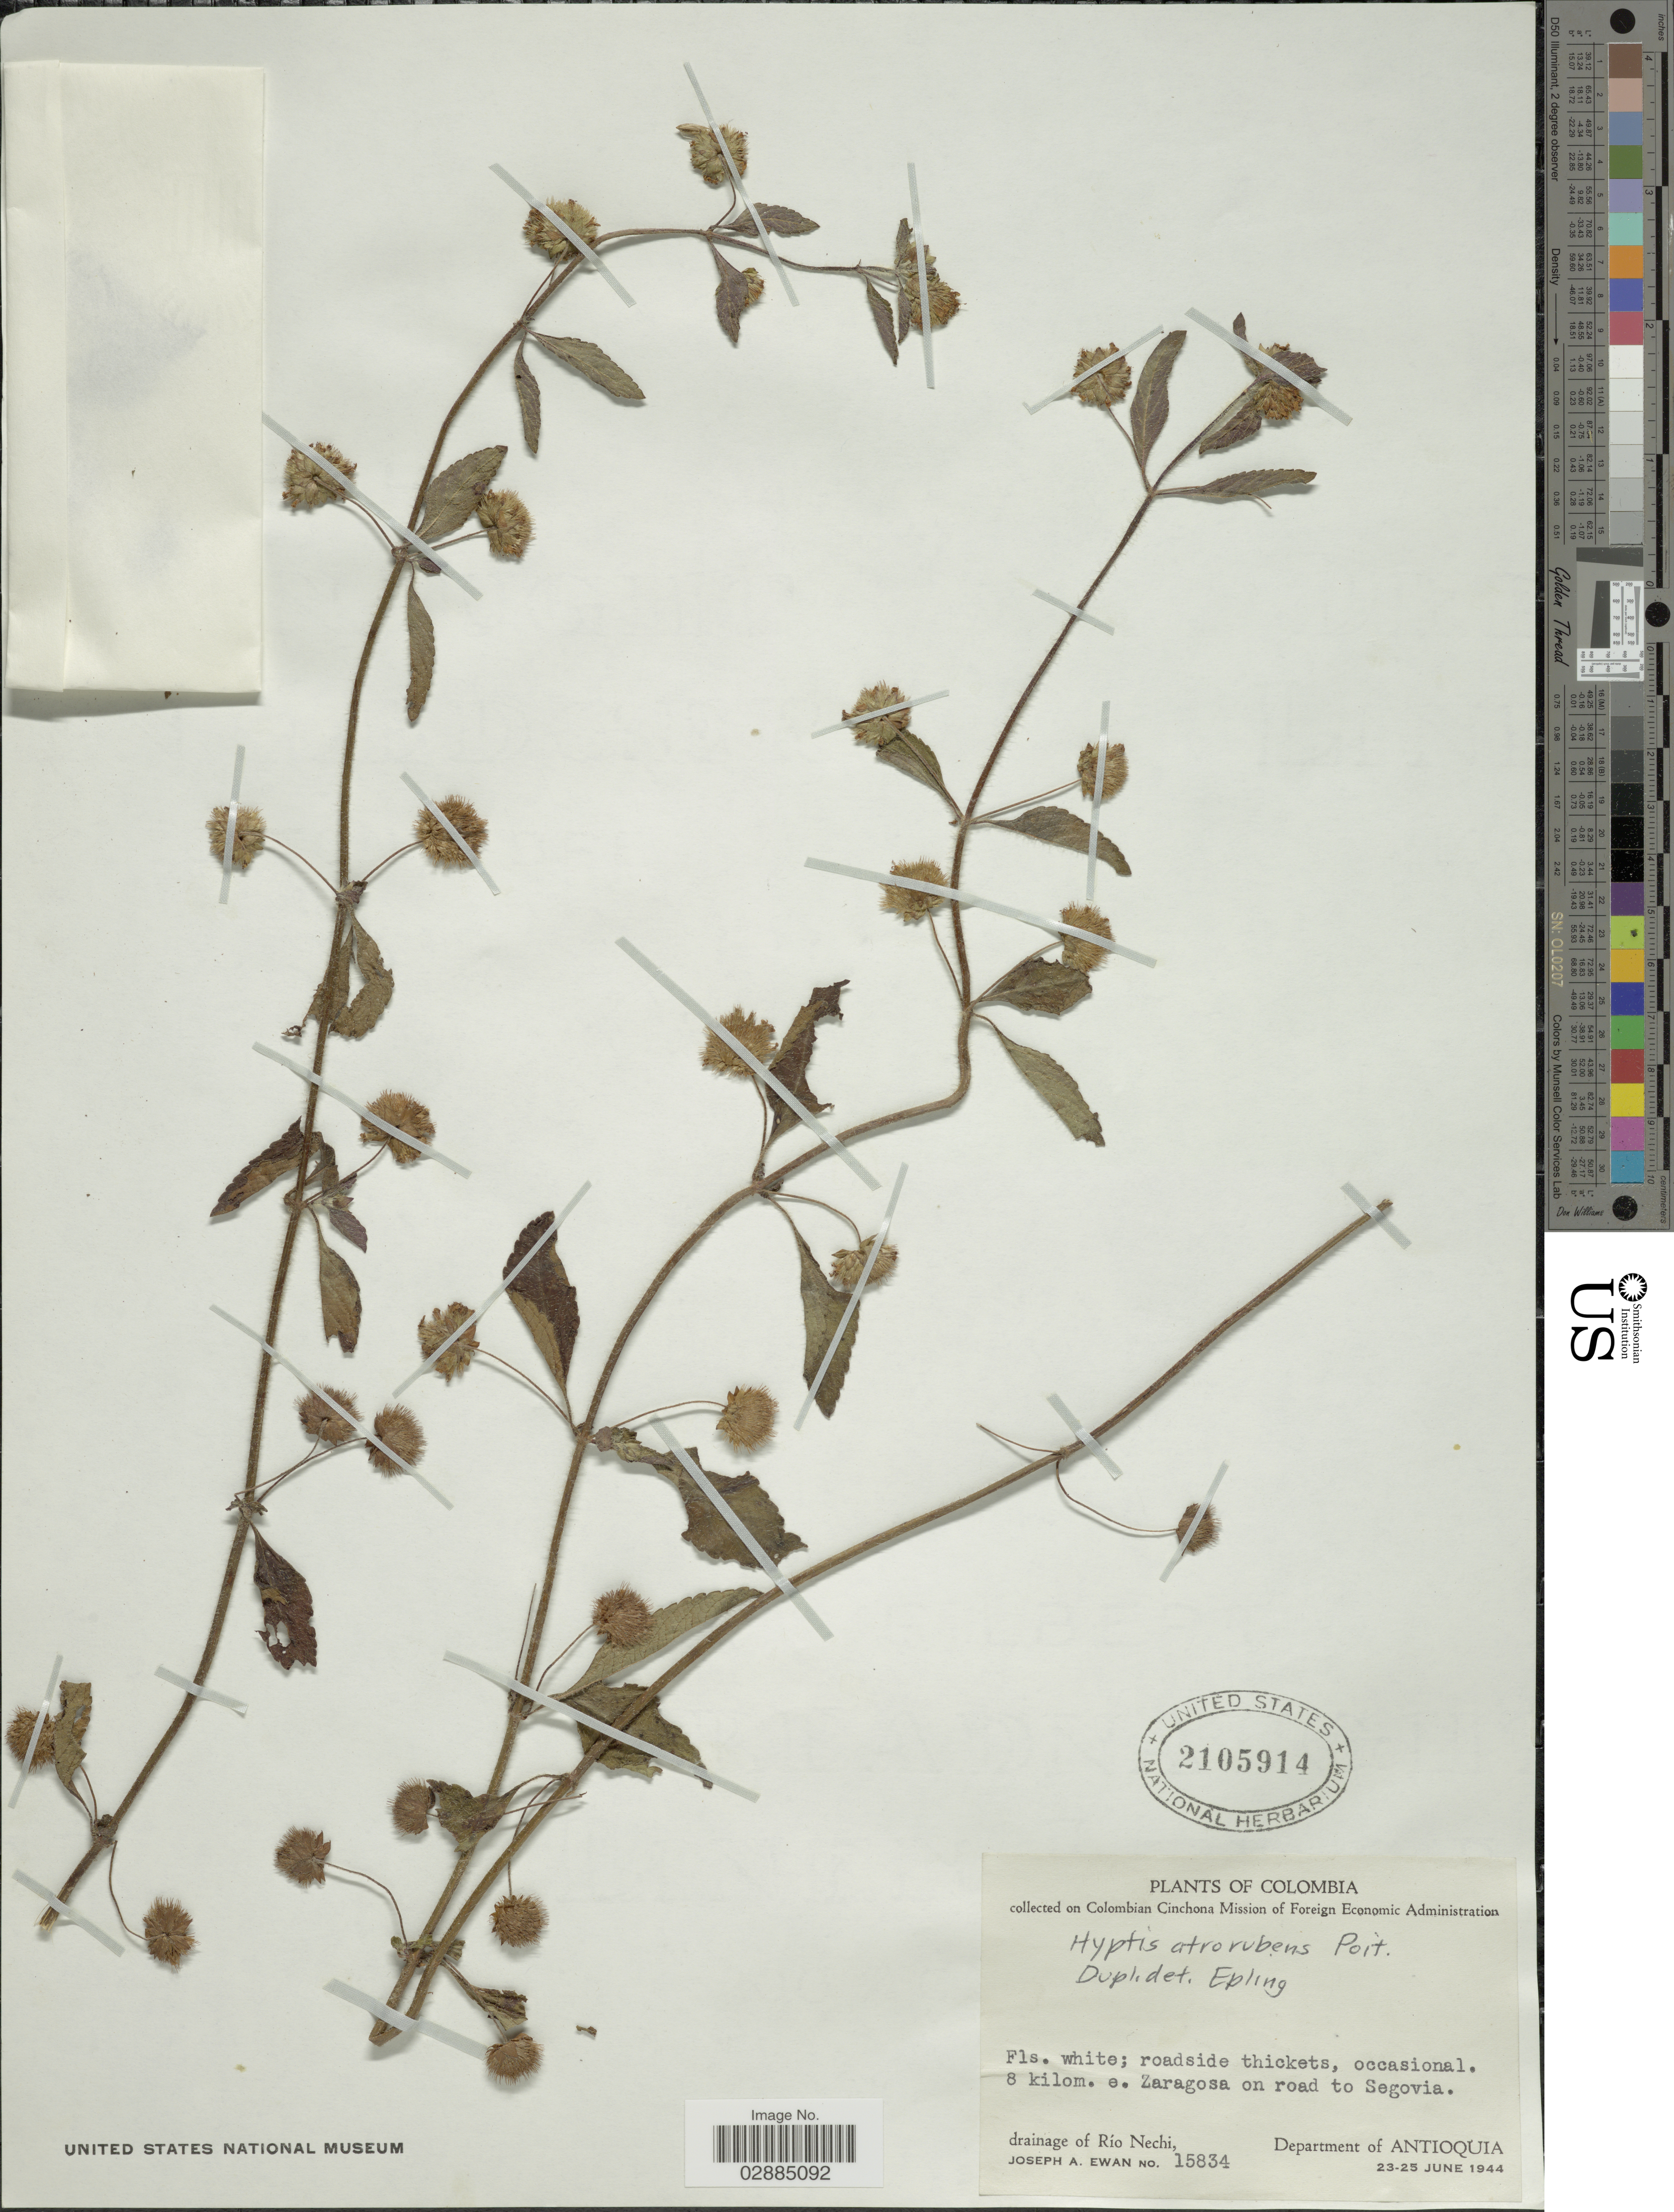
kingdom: Plantae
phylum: Tracheophyta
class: Magnoliopsida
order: Lamiales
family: Lamiaceae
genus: Hyptis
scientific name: Hyptis atrorubens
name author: Poit.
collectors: J. A. Ewan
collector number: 15834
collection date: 1944-06-23/1944-06-25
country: Colombia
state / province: Antioquia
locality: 8 kilom. e. Zaragosa on road to Segovia, Department of Antioquia.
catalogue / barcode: US 2105914